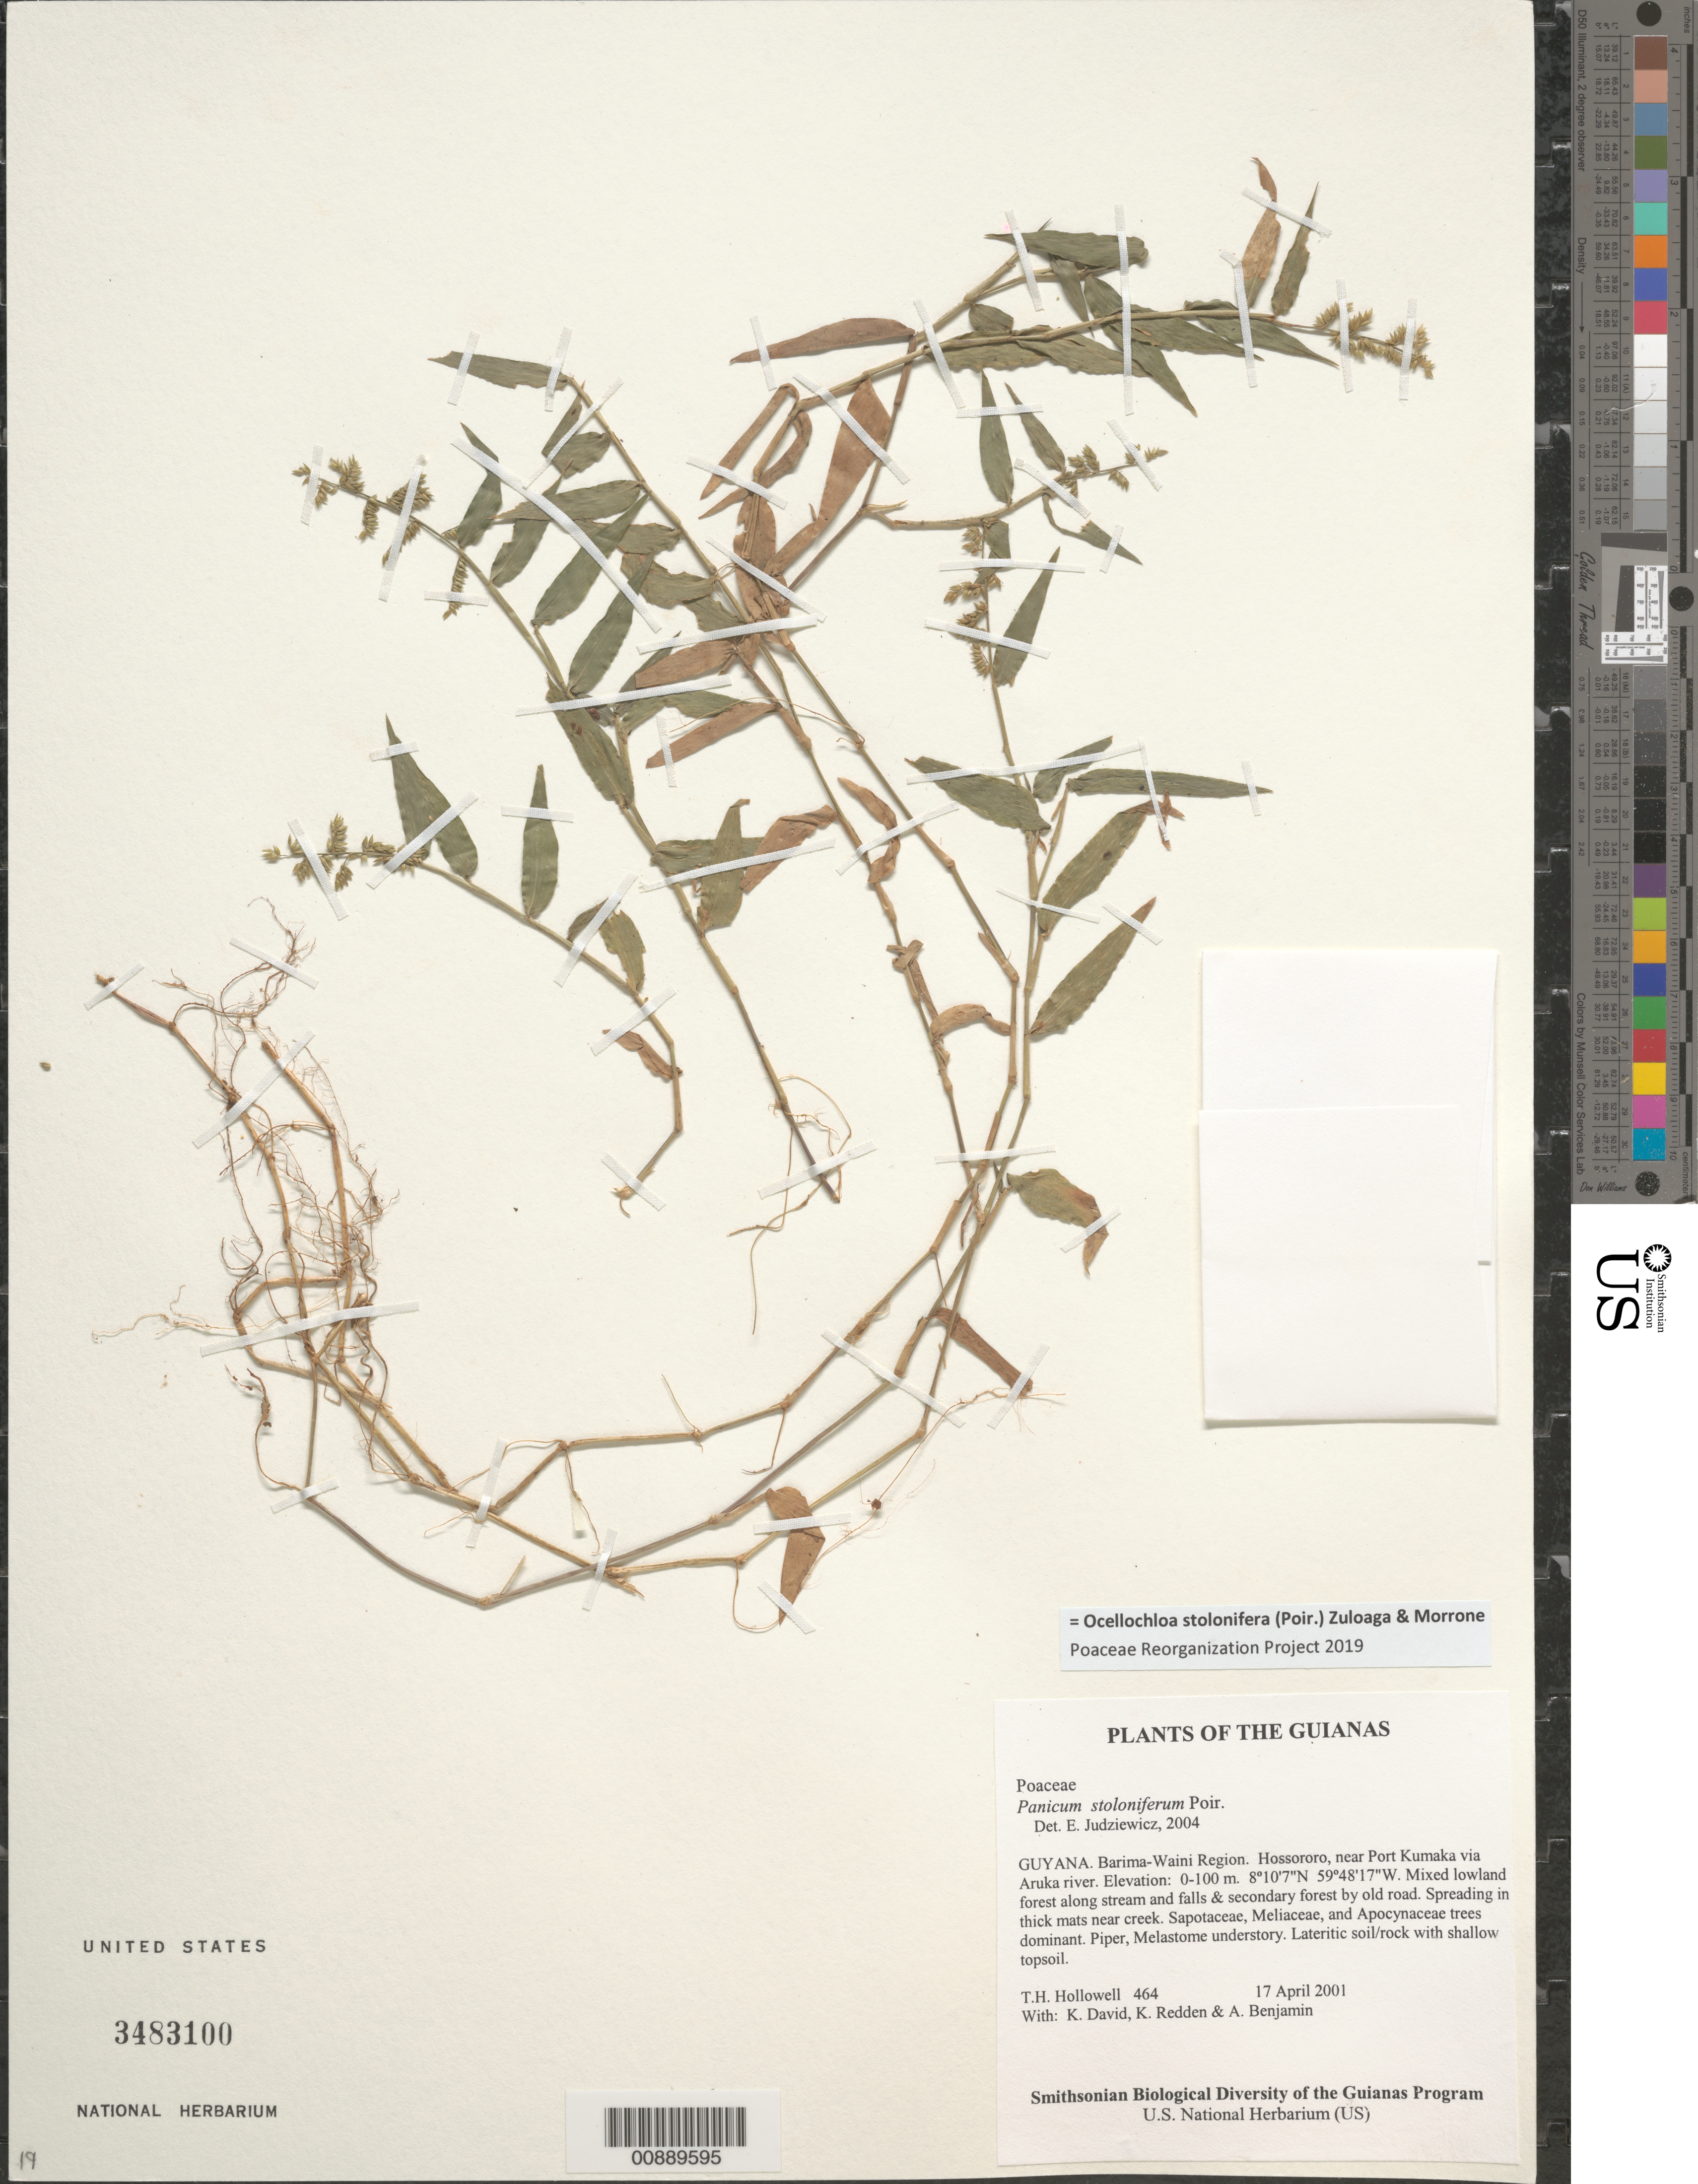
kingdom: Plantae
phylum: Tracheophyta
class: Liliopsida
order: Poales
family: Poaceae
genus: Panicum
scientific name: Panicum stoloniferum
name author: Poir.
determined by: Judziewicz, E. J.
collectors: T. Hollowell, K. David, K. M. Redden & A. Benjamin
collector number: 464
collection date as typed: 17 April 2001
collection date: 2001-04-17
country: Guyana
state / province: Barima-Waini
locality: Hossororo, near Port Kumaka via Aruka river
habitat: Mixed lowland forest along stream and falls & secondary forest by old road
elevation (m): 0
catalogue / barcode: US 3483100